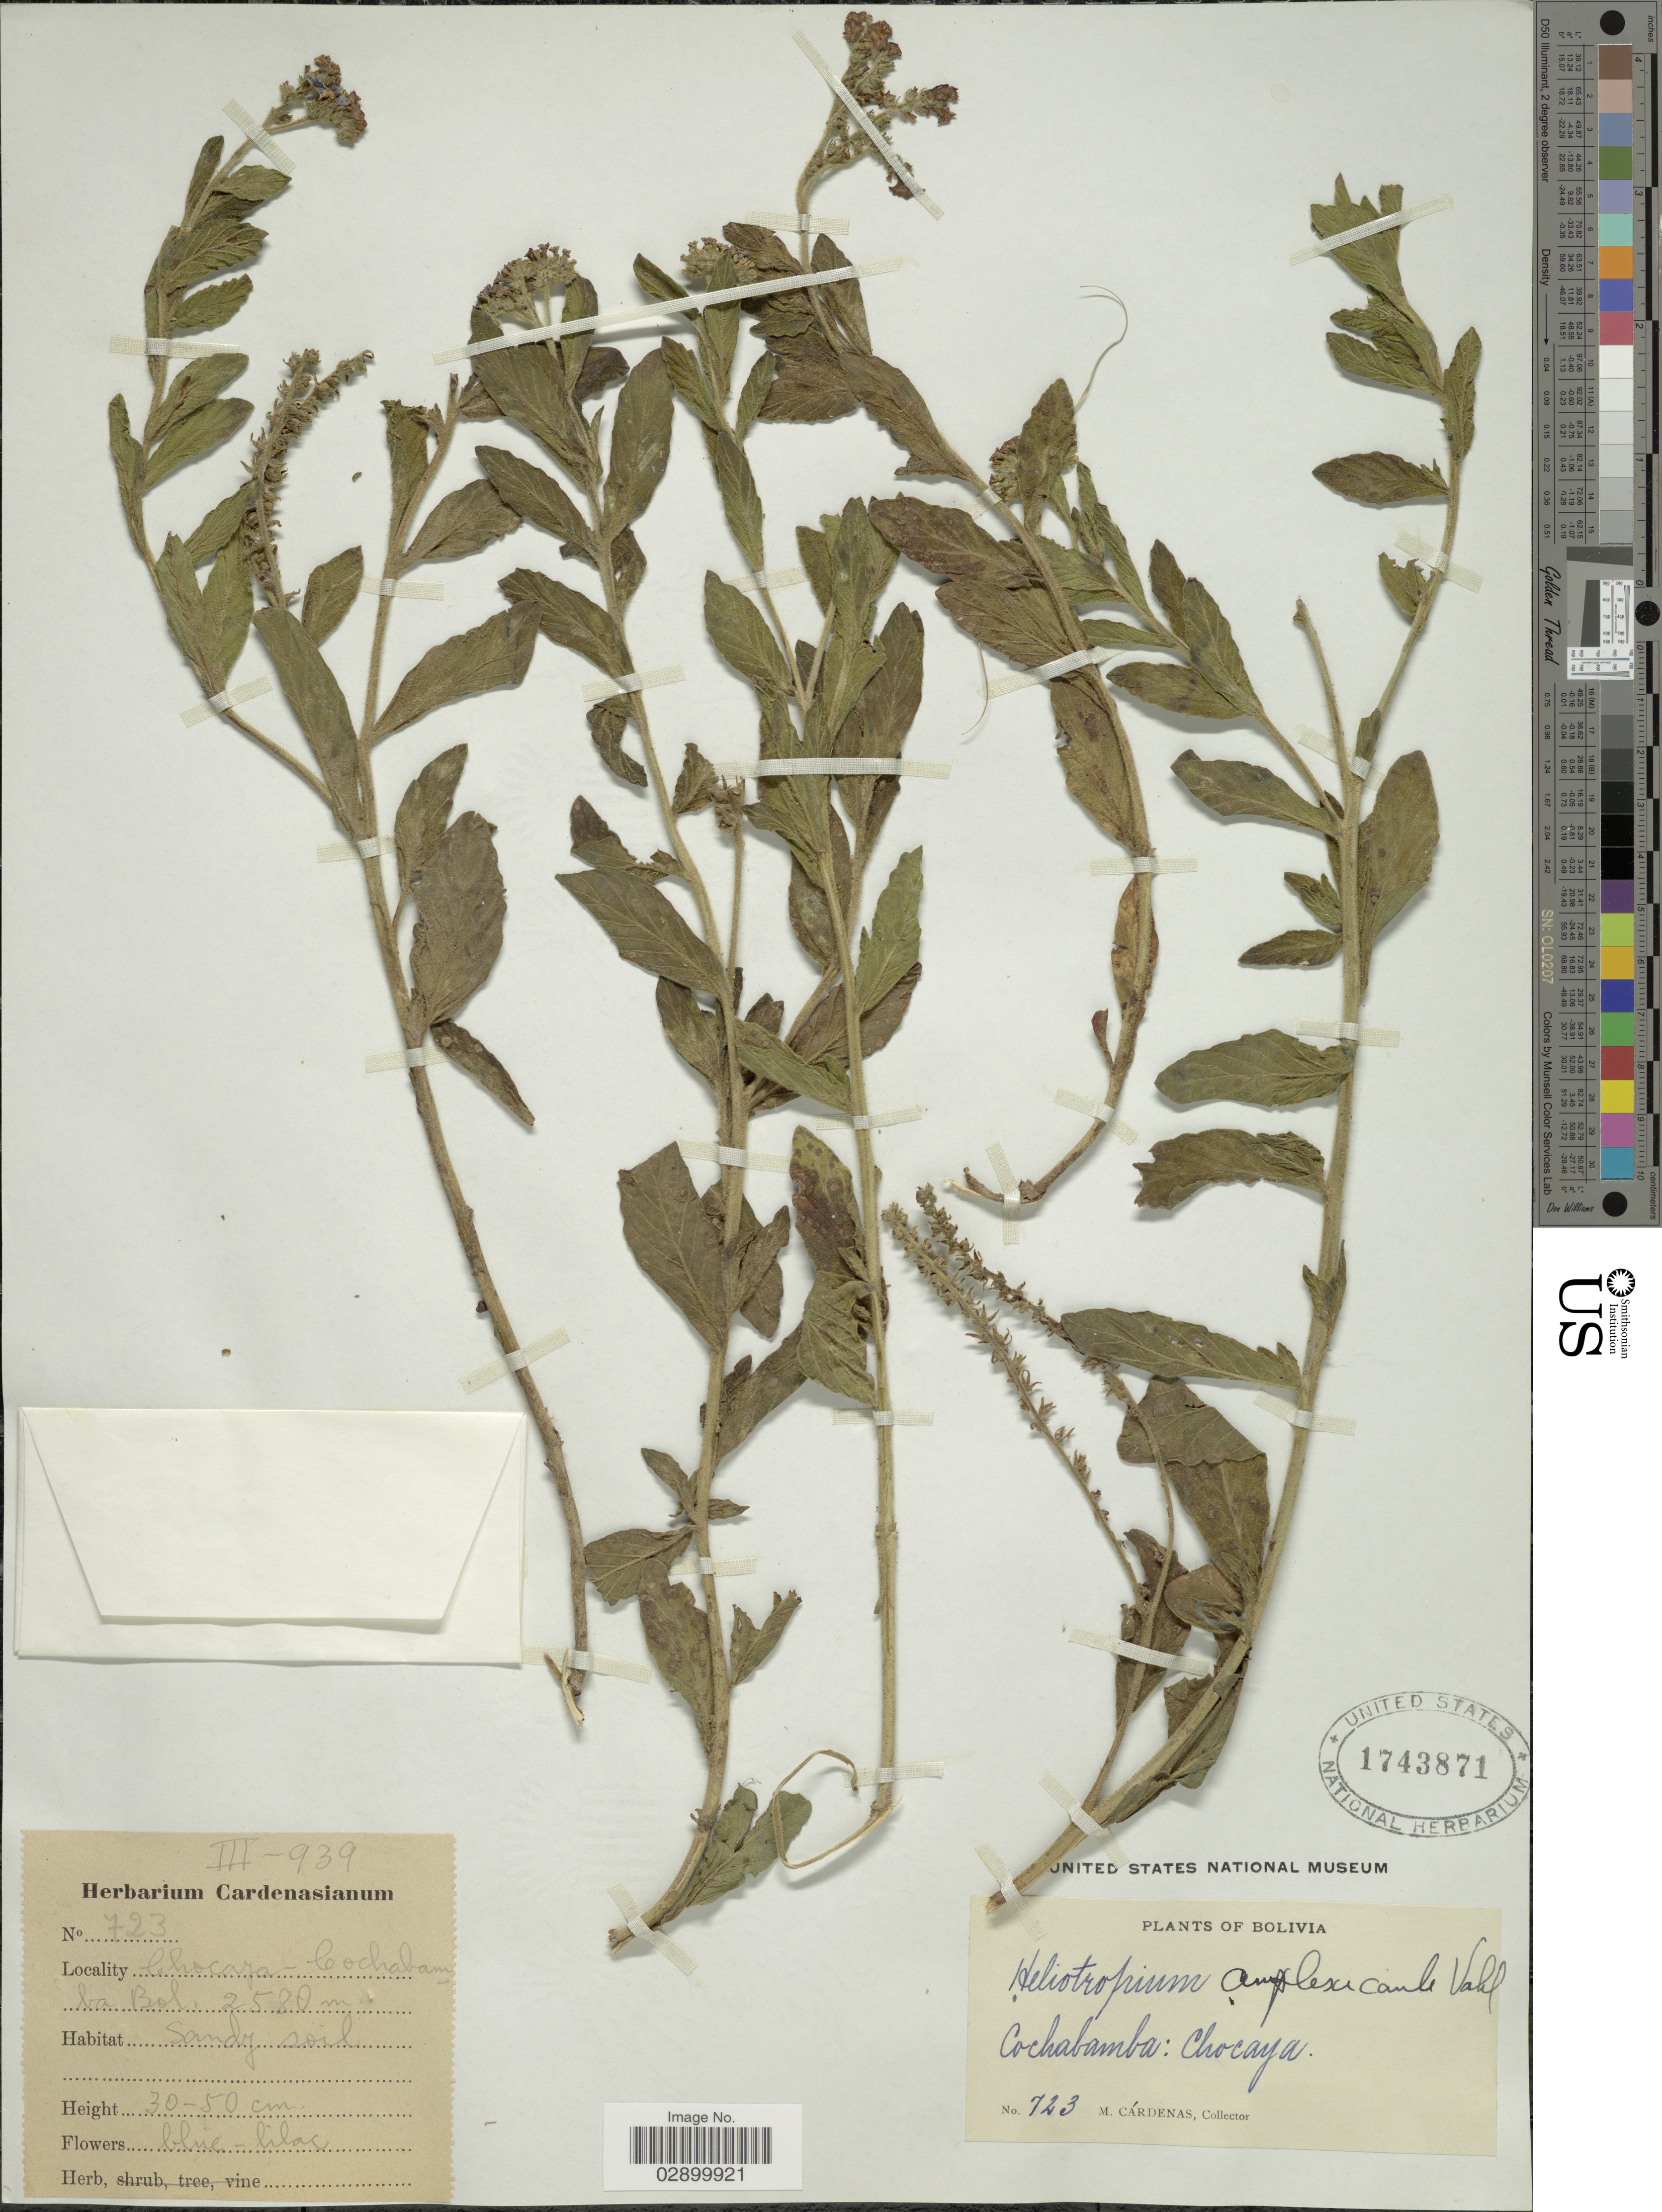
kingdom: Plantae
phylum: Tracheophyta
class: Magnoliopsida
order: Boraginales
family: Heliotropiaceae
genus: Heliotropium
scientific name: Heliotropium amplexicaule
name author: Vahl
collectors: M. Cárdenas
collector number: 723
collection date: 1939-03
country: Bolivia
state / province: Cochabamba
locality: Chocaya.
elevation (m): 2580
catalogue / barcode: US 1743871